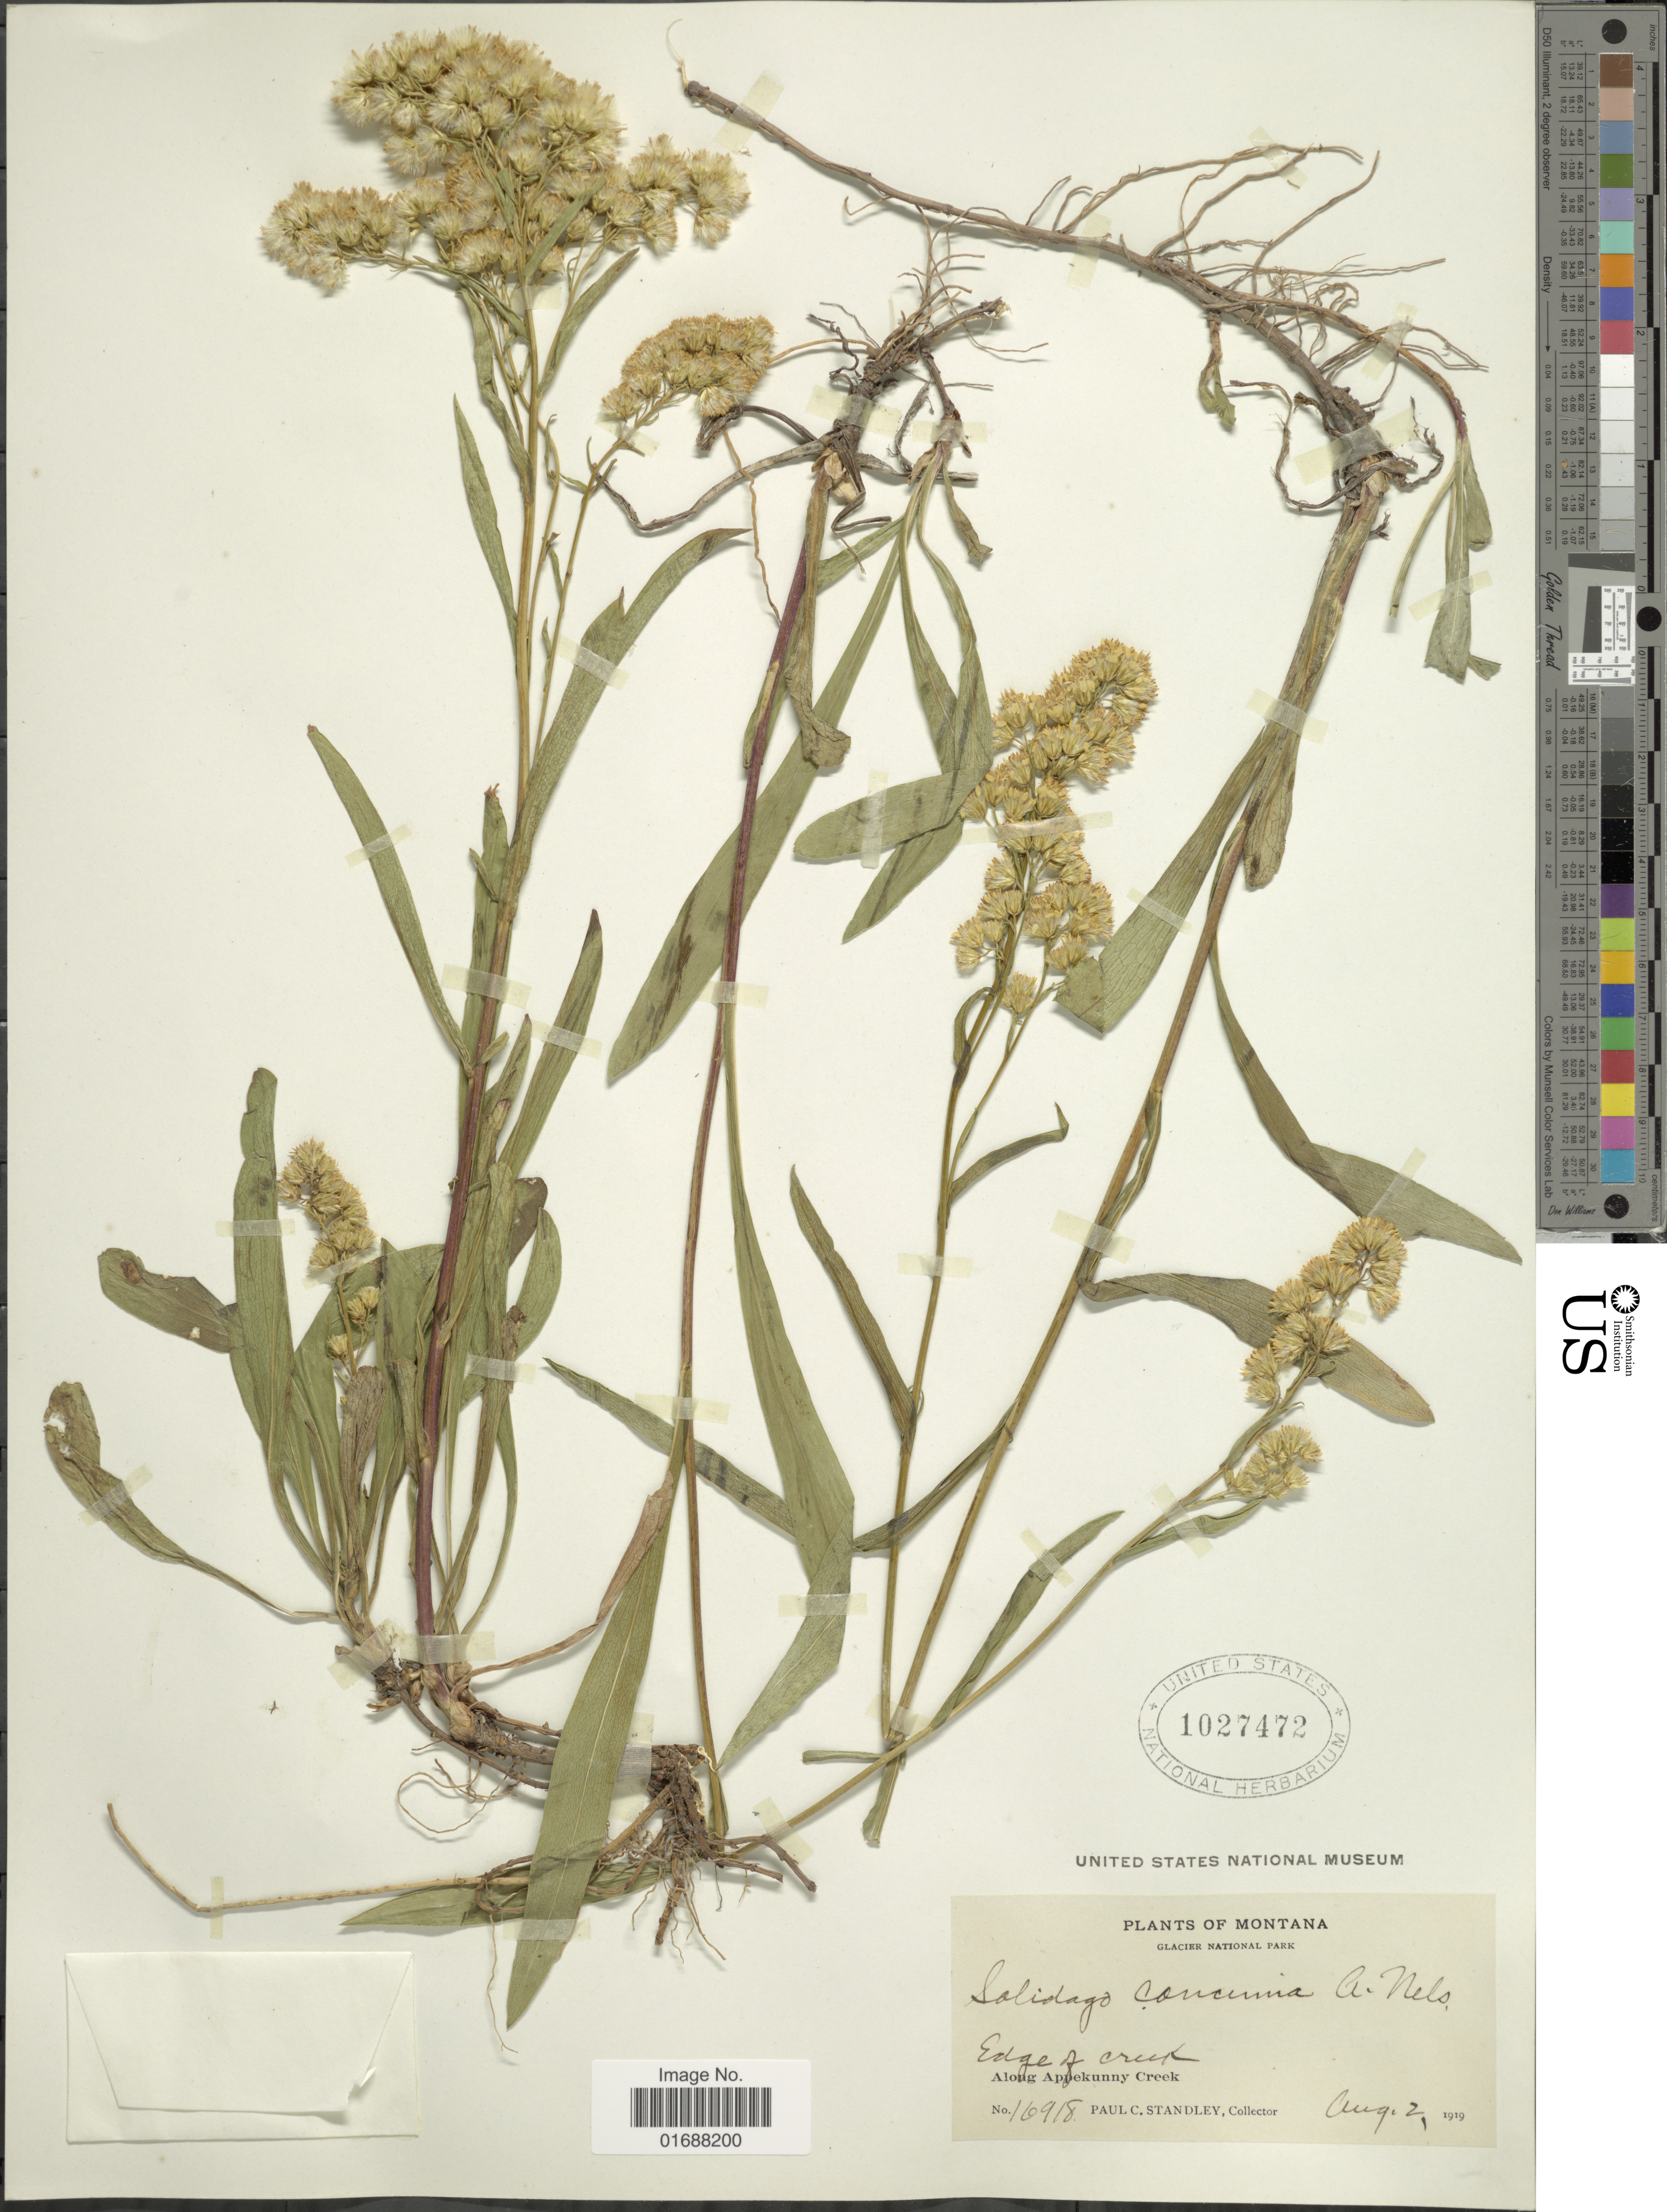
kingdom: Plantae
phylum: Tracheophyta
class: Magnoliopsida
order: Asterales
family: Asteraceae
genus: Solidago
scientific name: Solidago missouriensis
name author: Nutt.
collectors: P. C. Standley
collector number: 16918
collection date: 1919-08-02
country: United States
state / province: Montana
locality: Montana, Glacier National Park, Edge of creek, Along Appekunny Creek.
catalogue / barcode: US 1027472